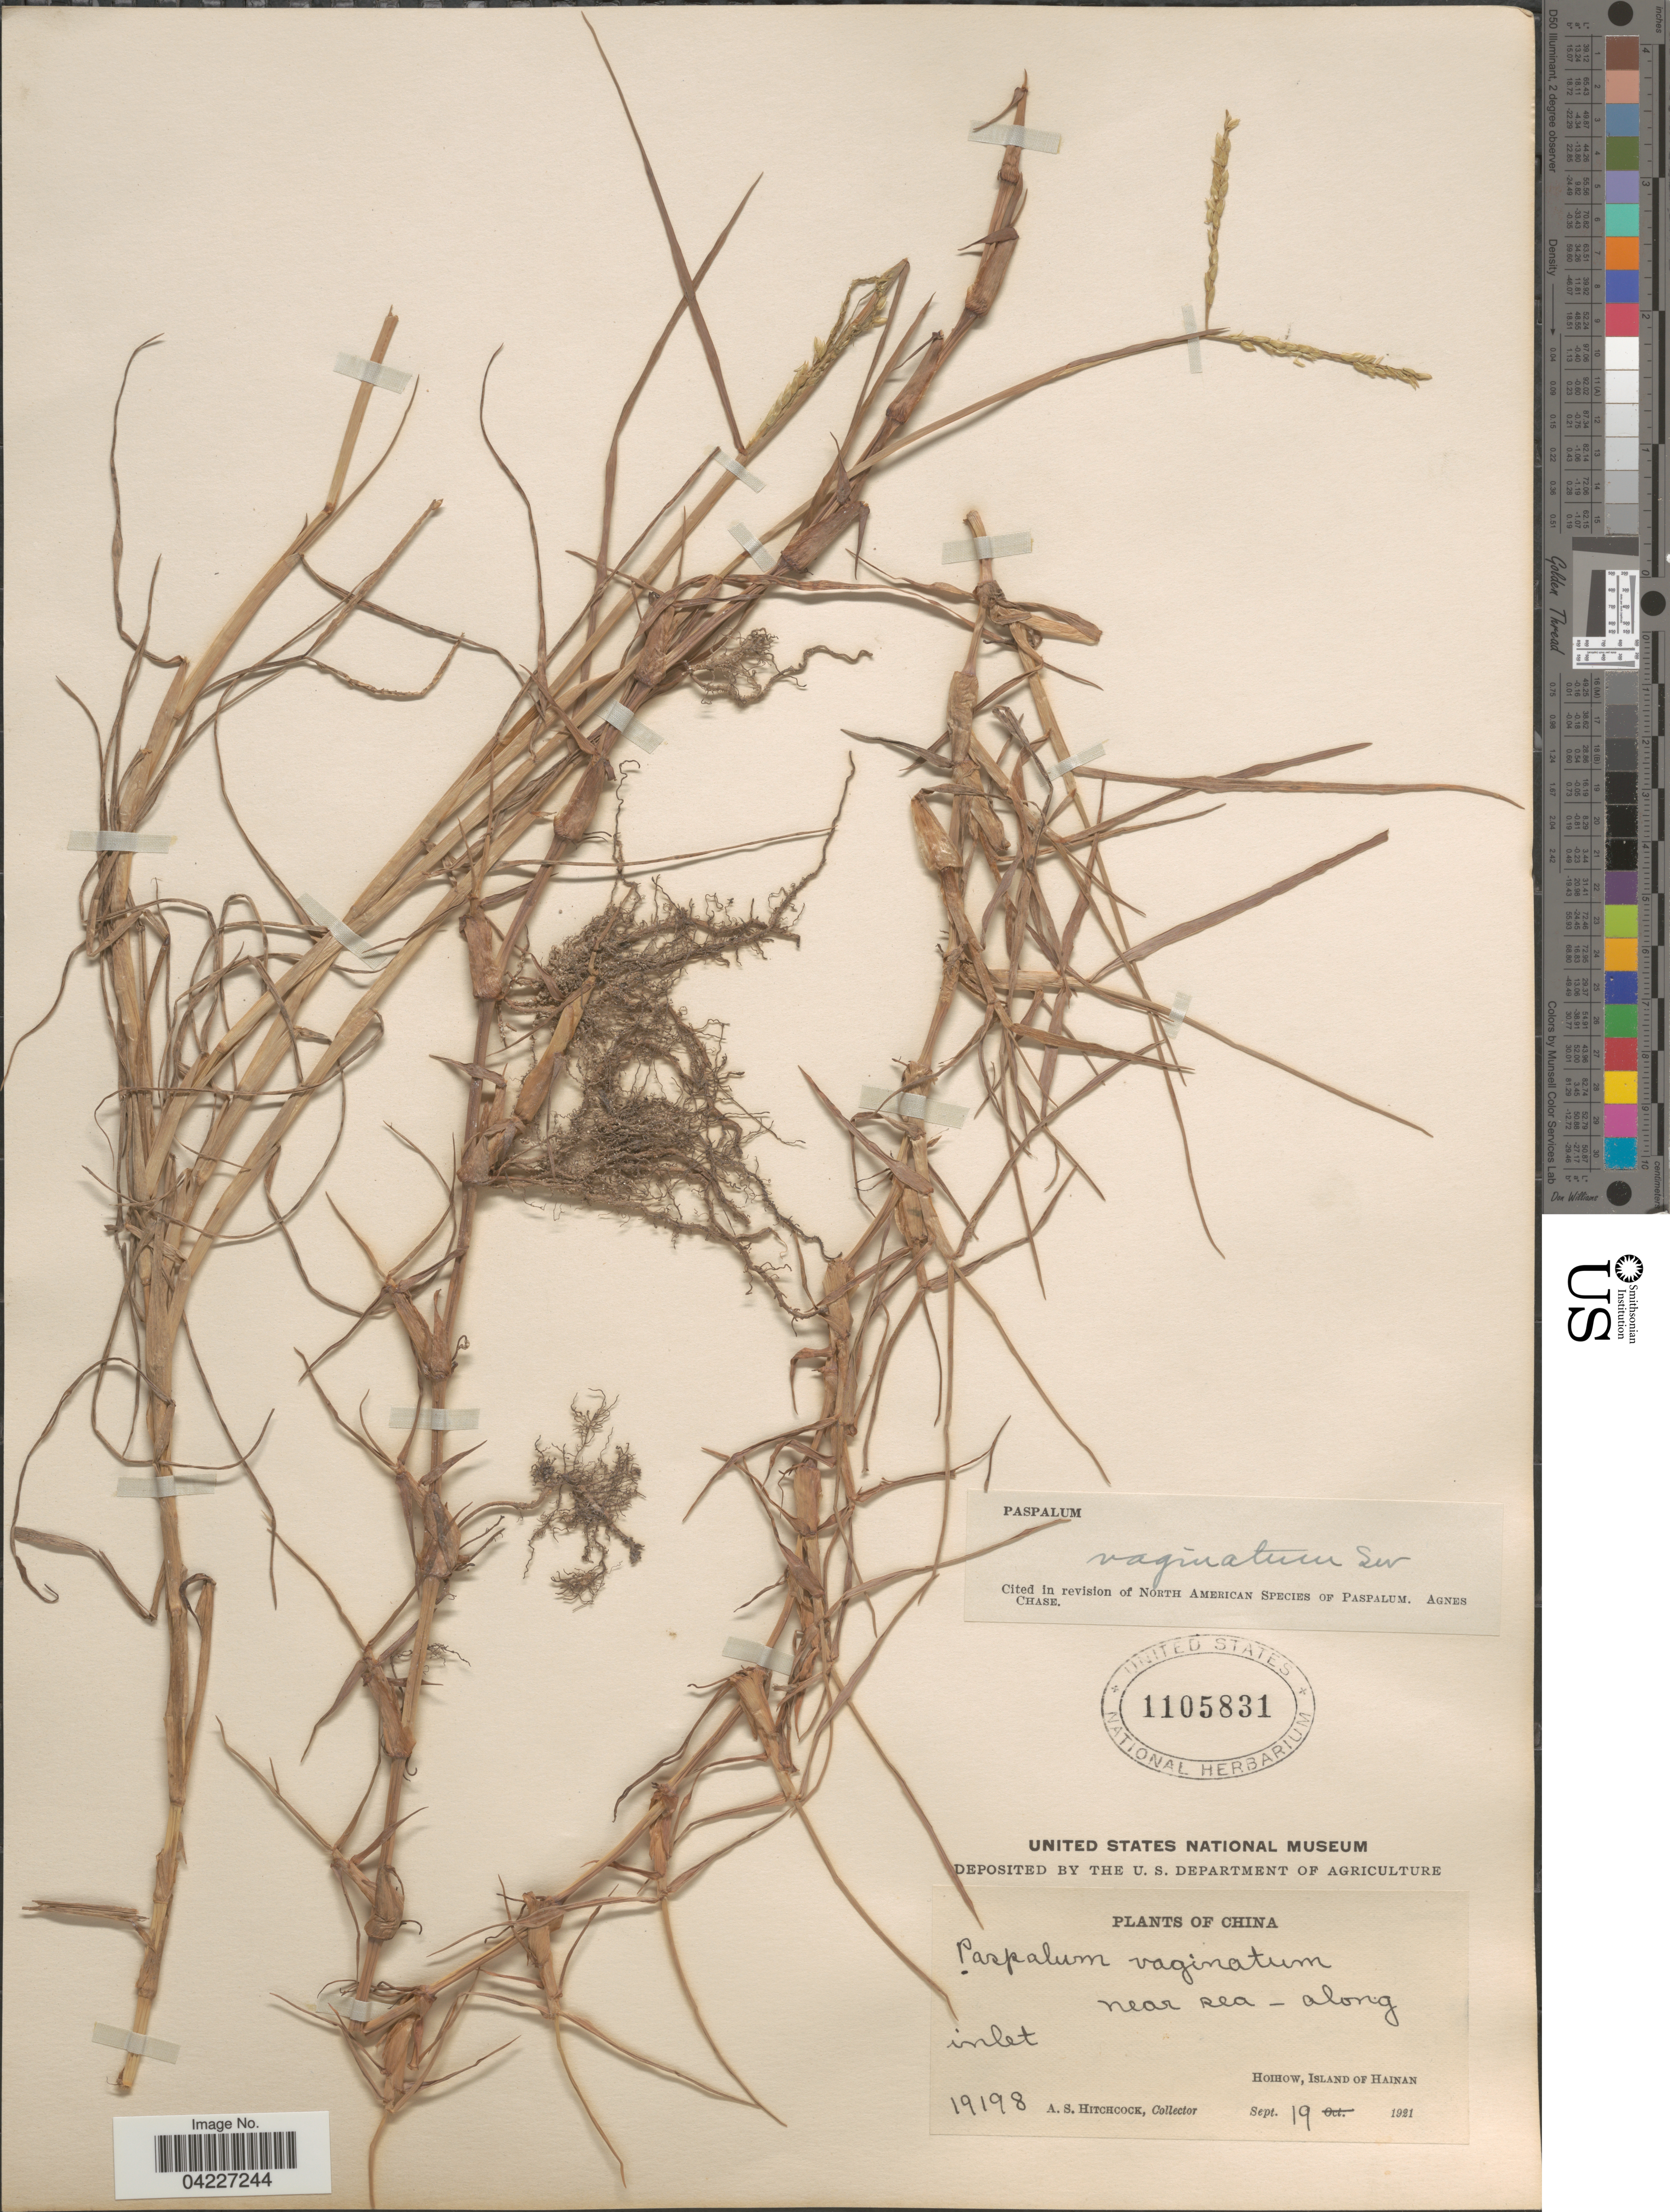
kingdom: Plantae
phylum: Tracheophyta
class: Liliopsida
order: Poales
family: Poaceae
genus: Paspalum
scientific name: Paspalum distichum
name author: L.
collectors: A. S. Hitchcock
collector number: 19198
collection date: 1921-09-19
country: China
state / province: Hainan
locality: Near sea - along inlet. Hoihow, Island Of Hainan.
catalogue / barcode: US 1105831